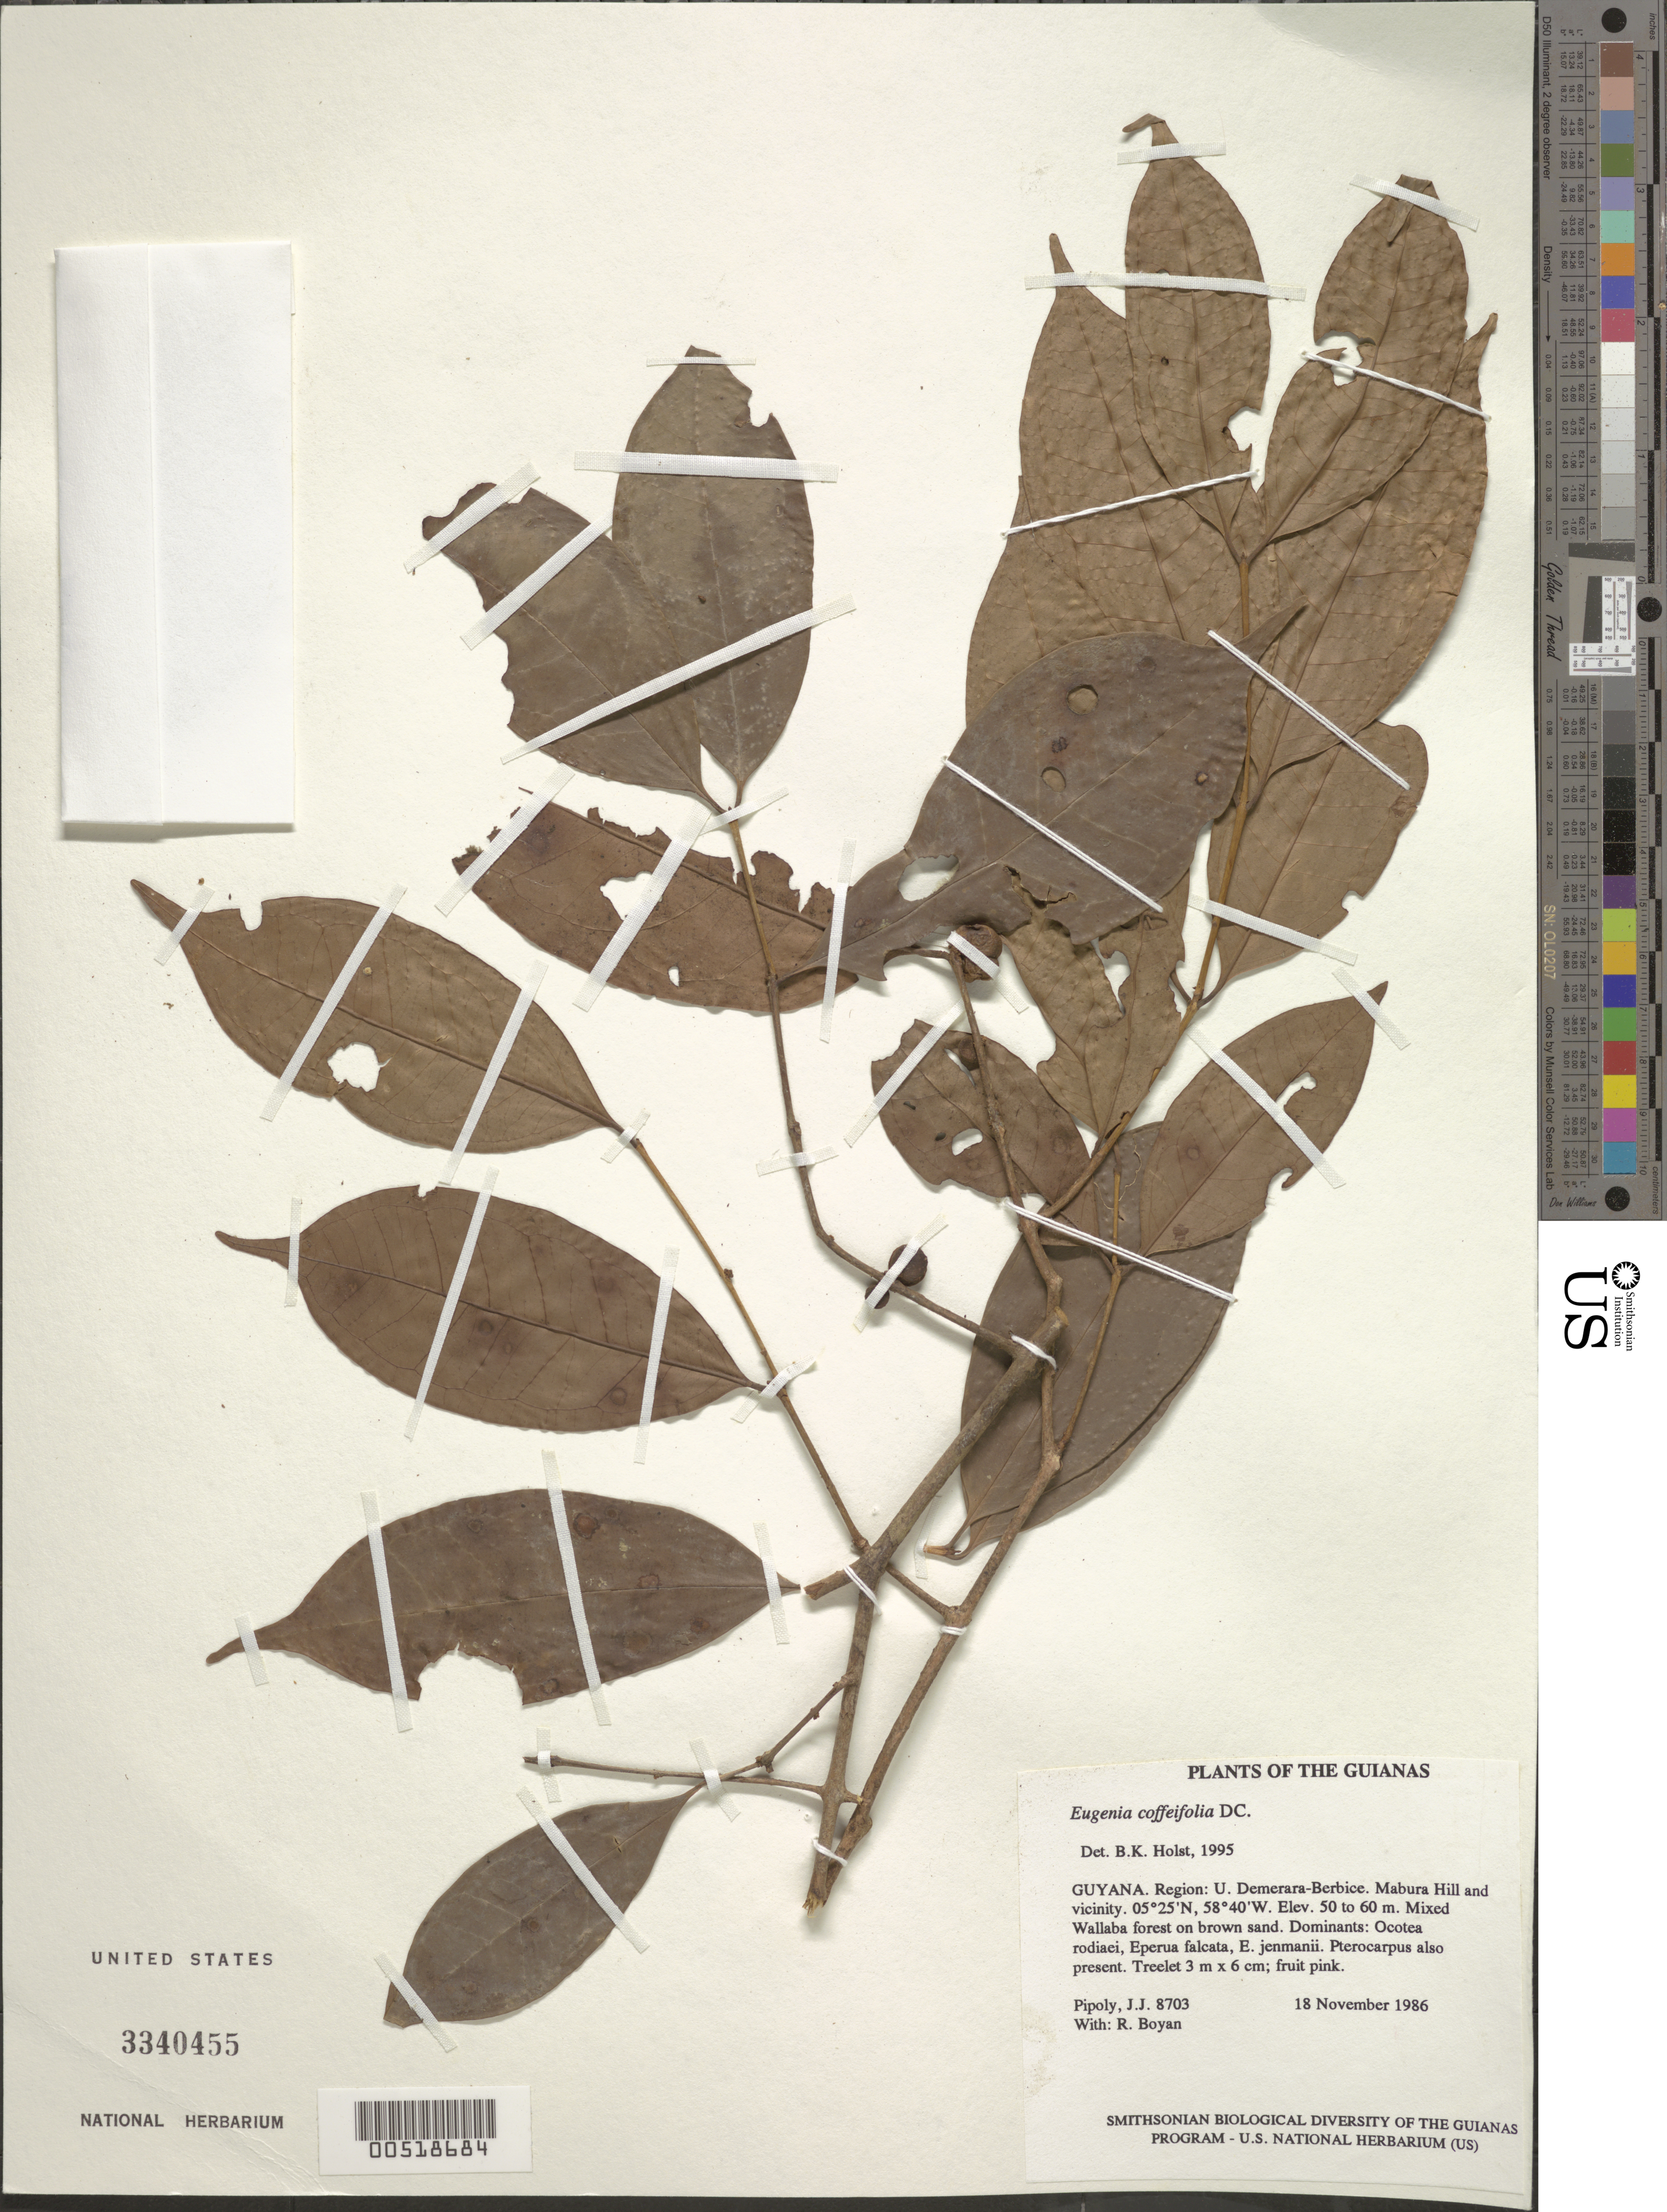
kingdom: Plantae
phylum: Tracheophyta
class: Magnoliopsida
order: Myrtales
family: Myrtaceae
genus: Eugenia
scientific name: Eugenia sinemariensis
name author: Aubl.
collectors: J. J. Pipoly & R. Boyan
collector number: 8703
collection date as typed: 18 November 1986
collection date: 1986-11-18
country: Guyana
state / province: U. Demerara-Berbice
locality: Mabura Hill and vicinity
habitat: Mixed Wallaba forest on brown sand. Dominants: Ocotea rodiaei, Eperua falcata, E. jenmanii. Pterocarpus also present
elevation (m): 50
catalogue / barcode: US 3340455